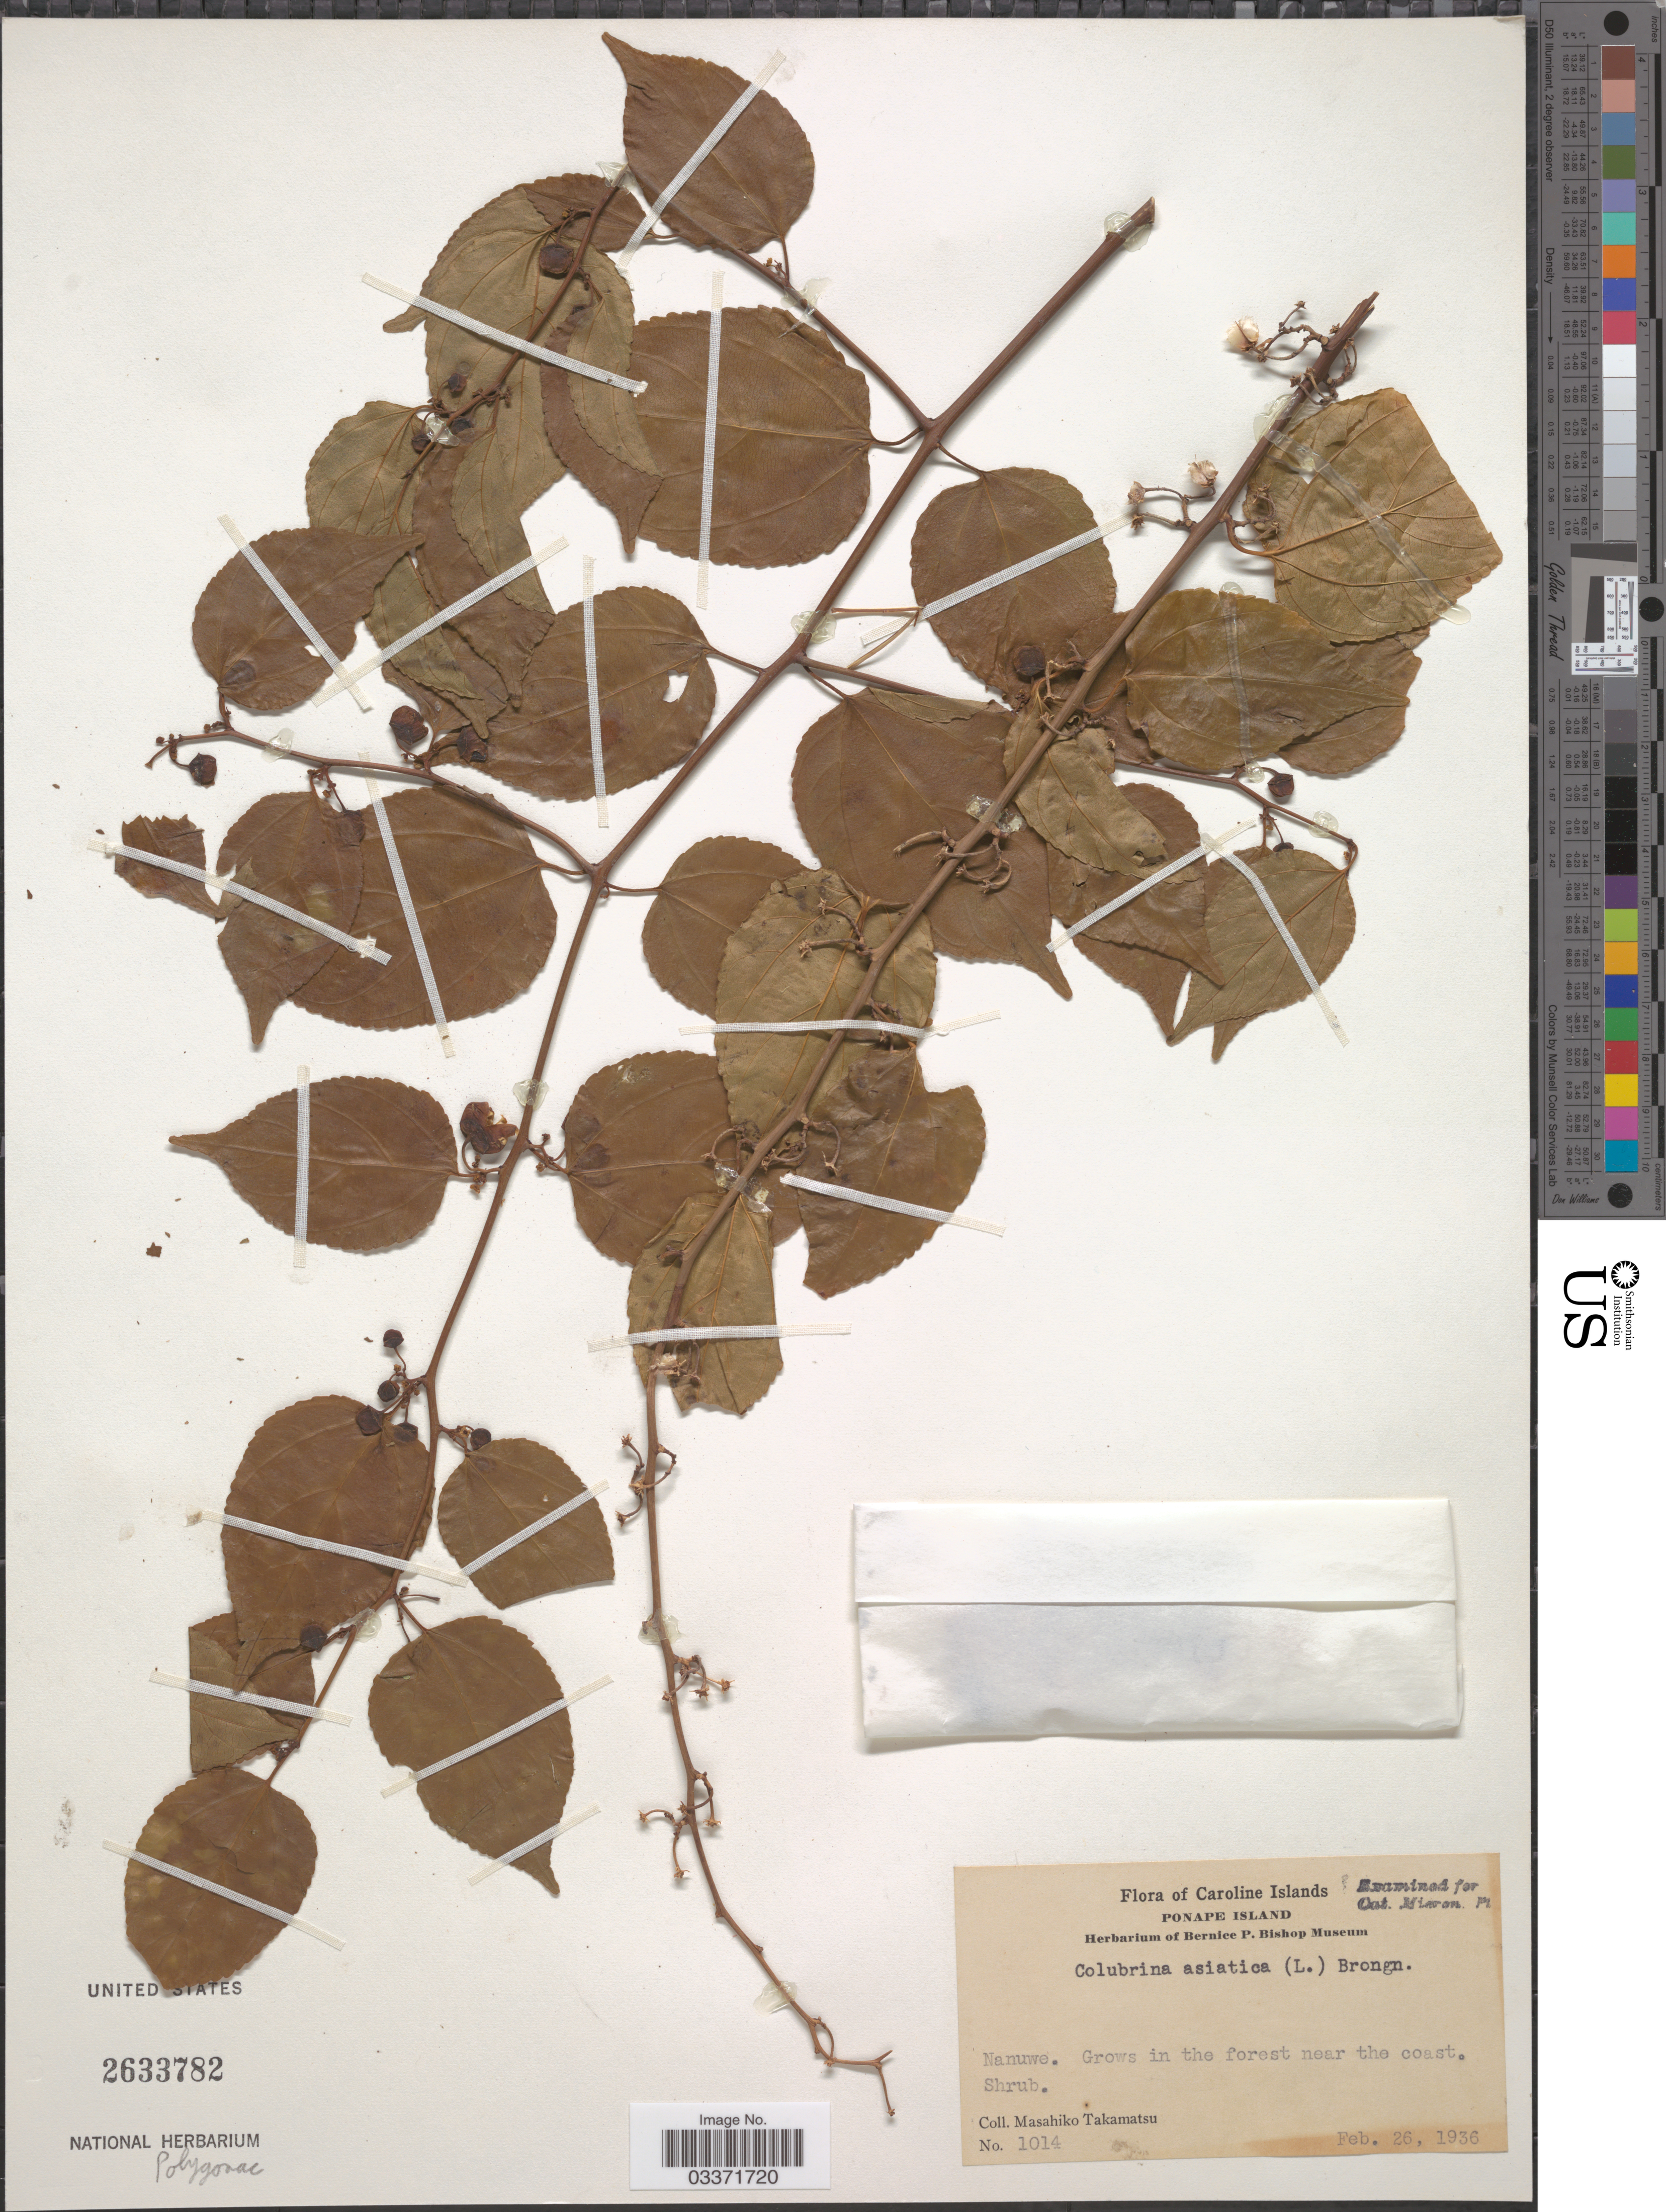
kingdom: Plantae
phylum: Tracheophyta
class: Magnoliopsida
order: Rosales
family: Rhamnaceae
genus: Colubrina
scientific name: Colubrina asiatica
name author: (L.) Brongn.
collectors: M. Takamatsu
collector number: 1014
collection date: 1936-02-26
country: Micronesia, Federated States of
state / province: Pohnpei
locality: Caroline Islands, Ponape Island, Nanuwe.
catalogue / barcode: US 2633782